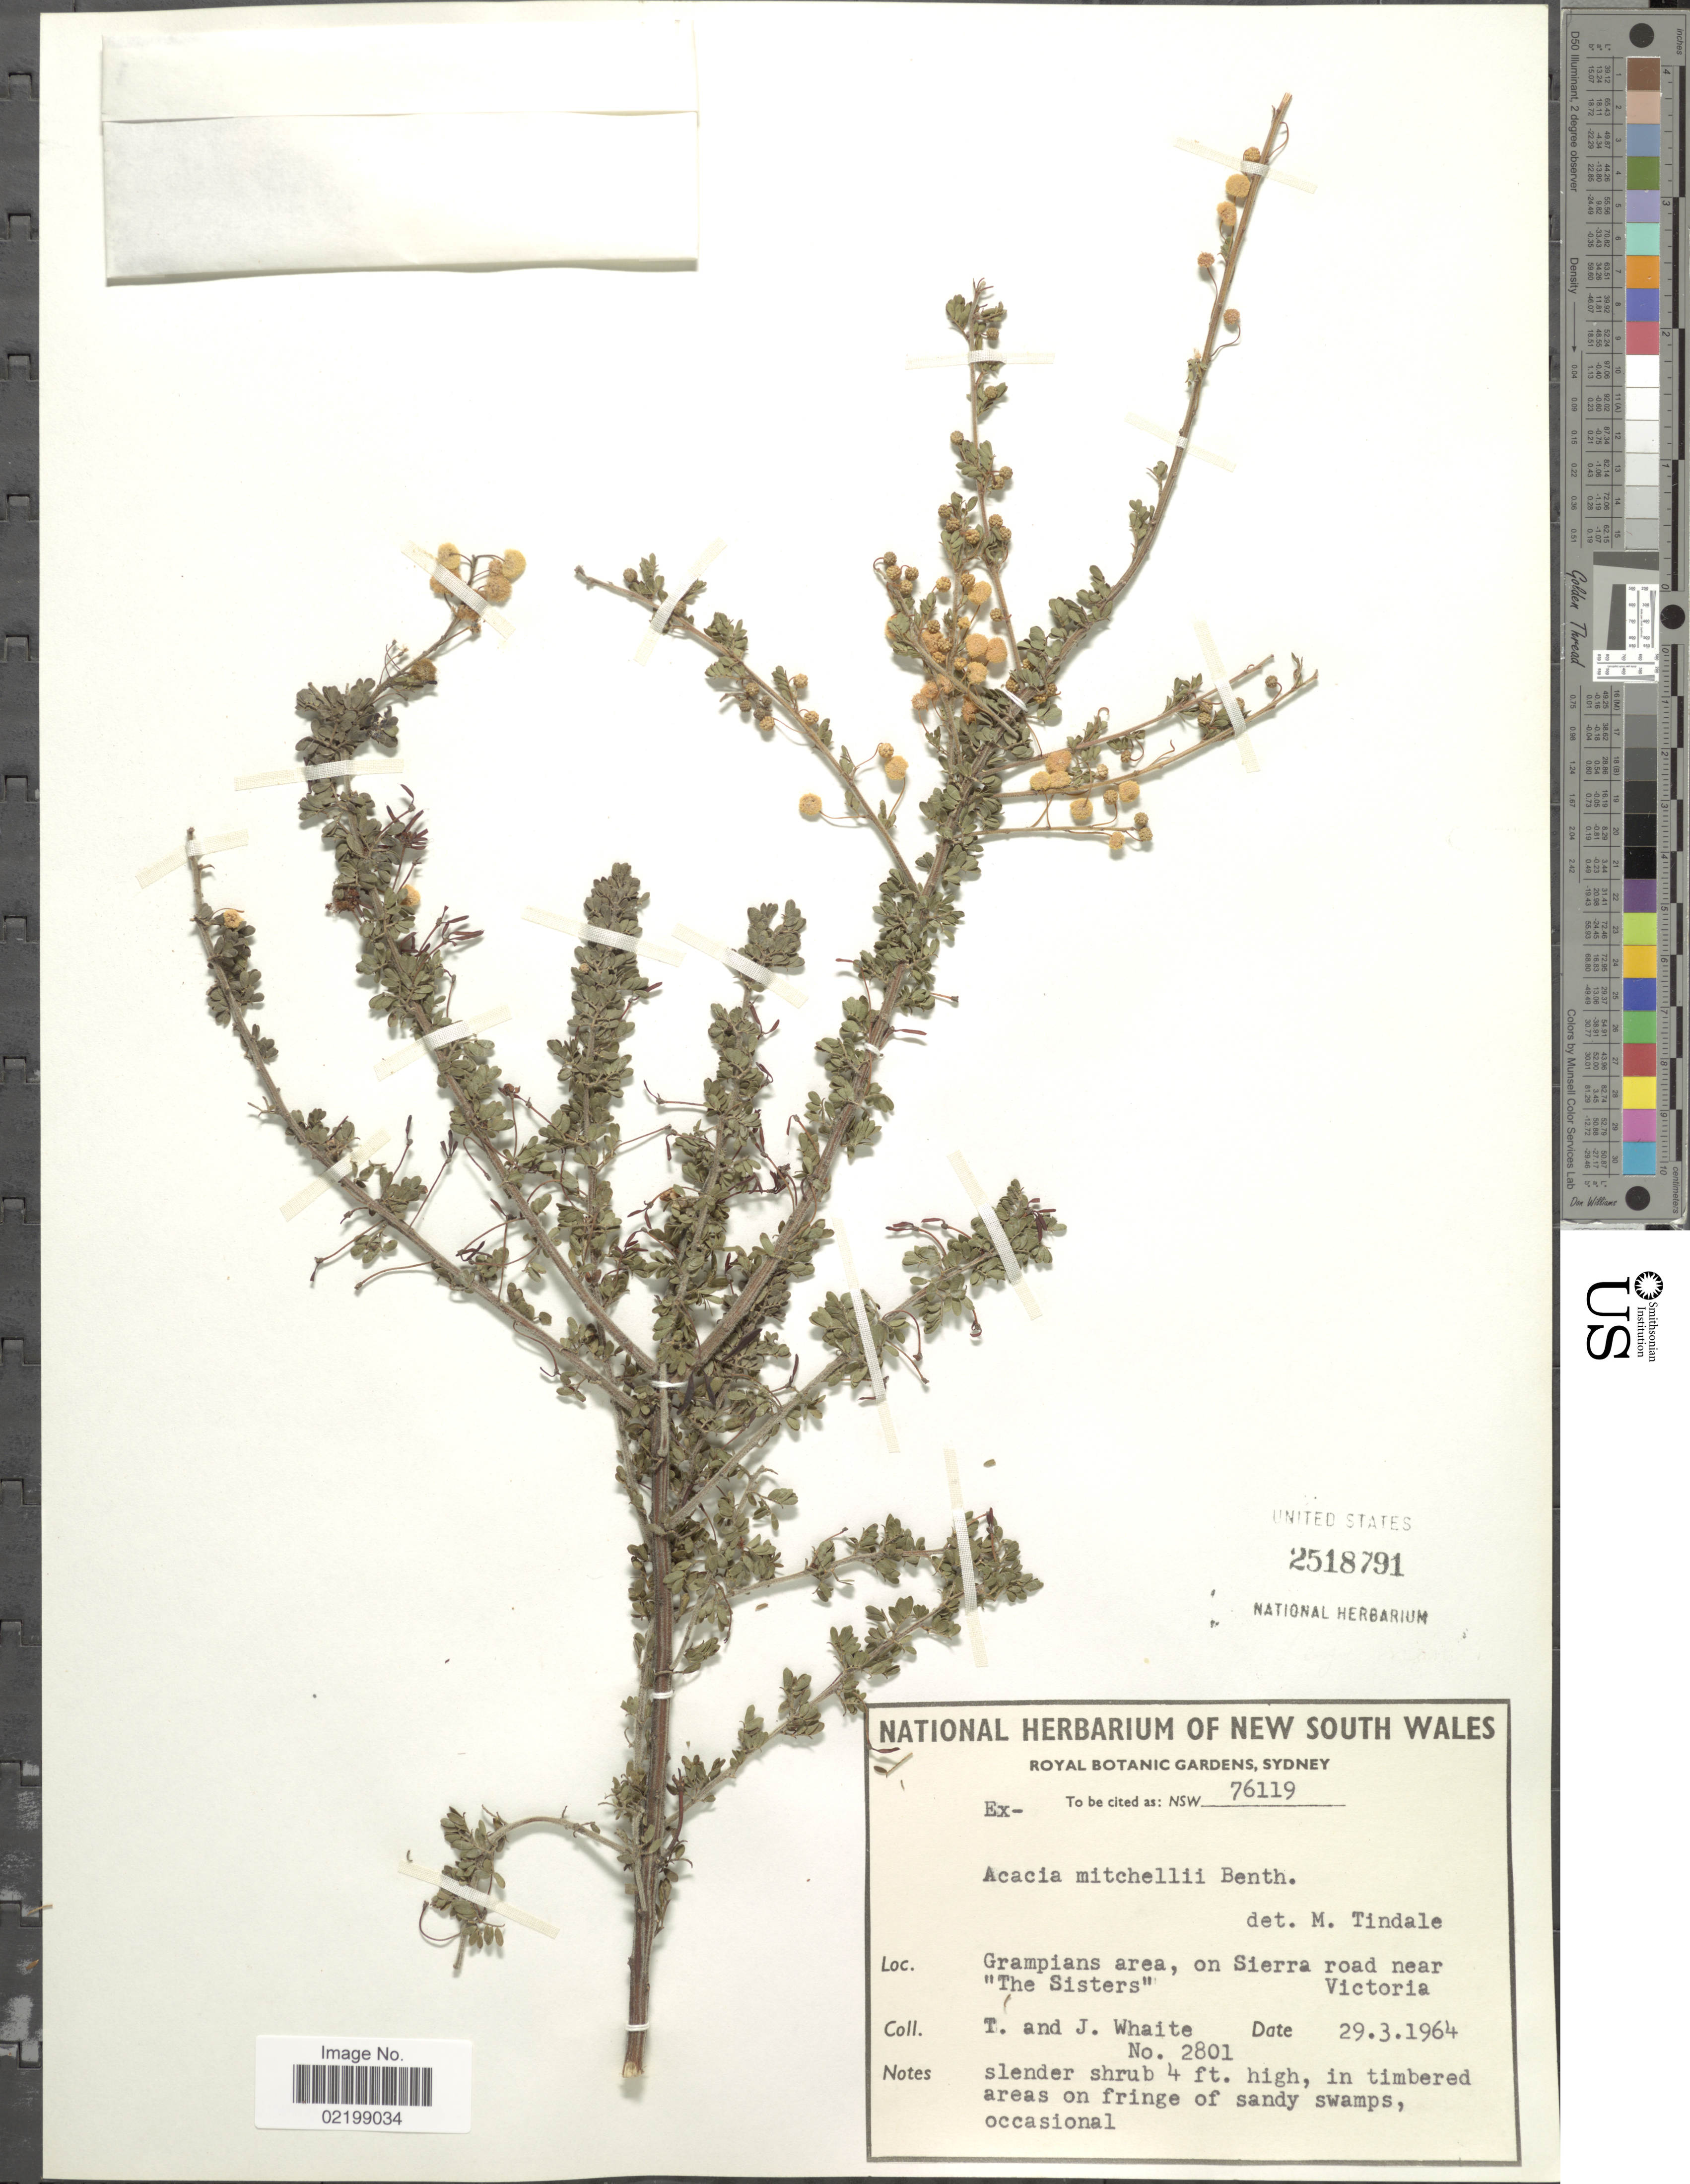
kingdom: Plantae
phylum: Tracheophyta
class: Magnoliopsida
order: Fabales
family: Fabaceae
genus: Acacia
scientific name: Acacia mitchelli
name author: Benth.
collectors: T. Whaite & J. Whaite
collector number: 2801/76119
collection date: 1964-03-29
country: Australia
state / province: New South Wales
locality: Grampians area, on Sierra road near "The Sisters", Victoria, in timbered areas on fringe of sandy swamps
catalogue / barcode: US 2518791